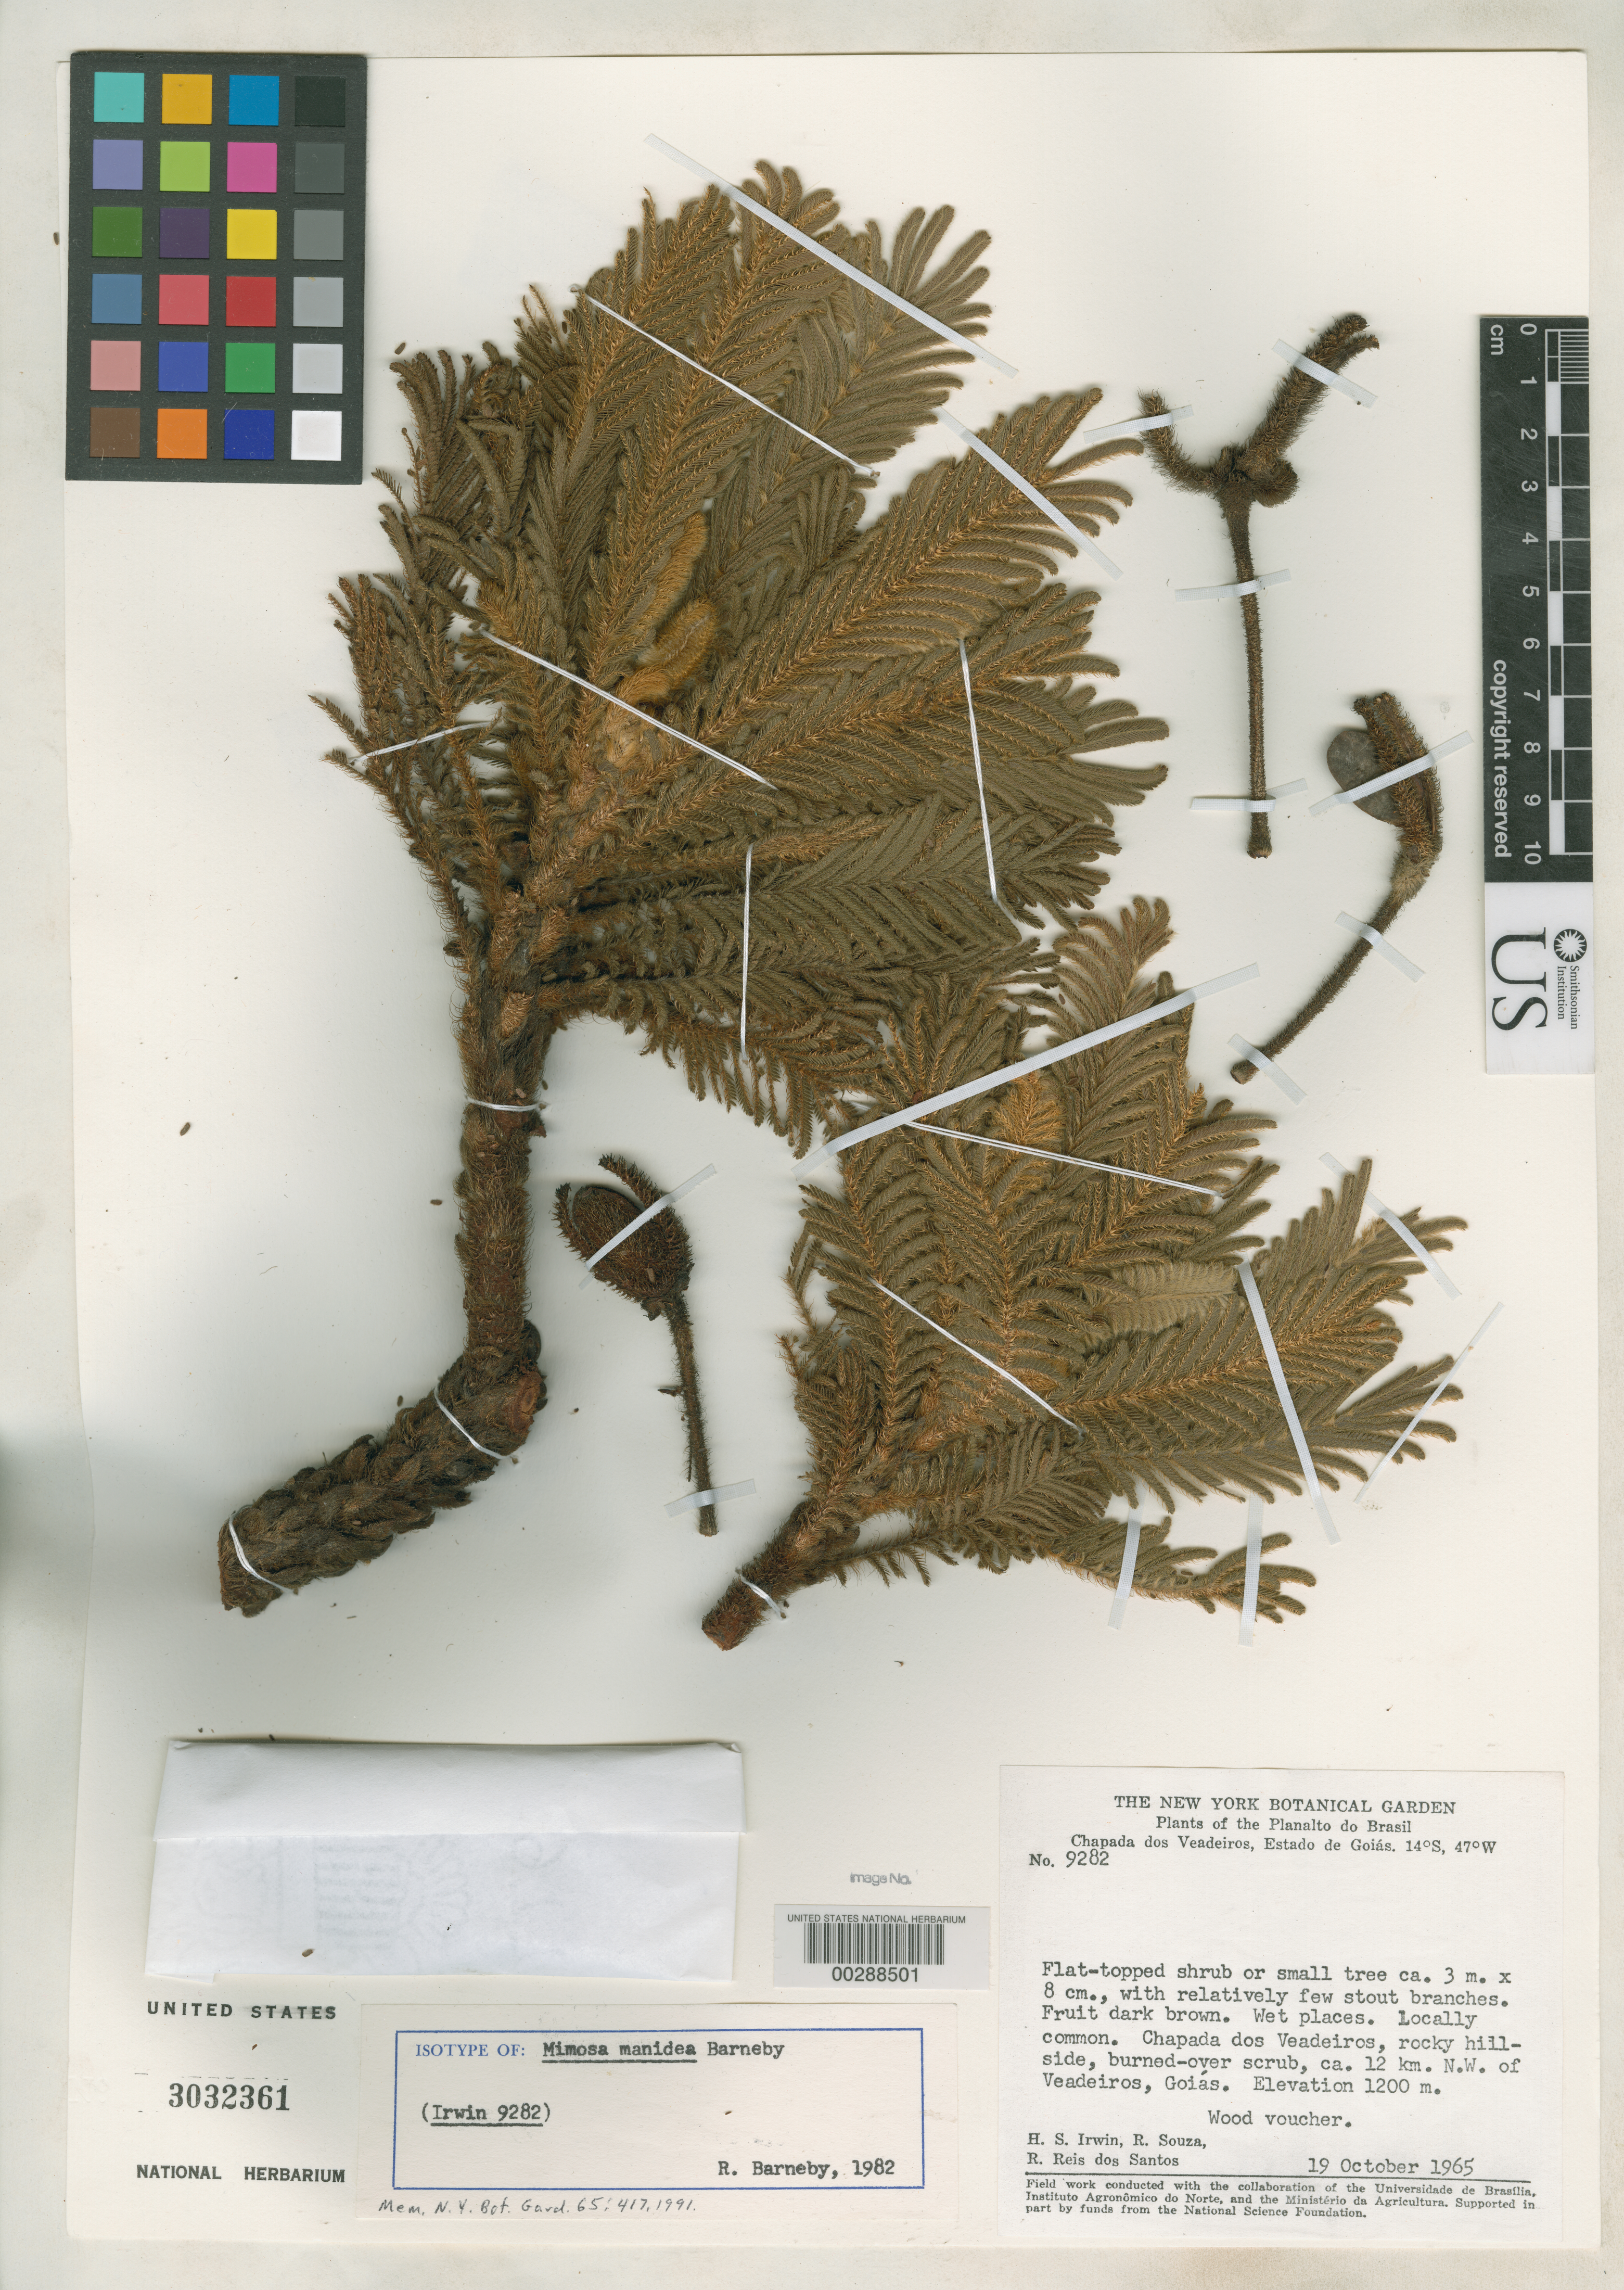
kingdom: Plantae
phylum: Tracheophyta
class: Magnoliopsida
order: Fabales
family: Fabaceae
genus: Mimosa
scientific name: Mimosa manidea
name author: Barneby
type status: Isotype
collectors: H. Irwin, R. Souza & R. G. P. Santos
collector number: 9282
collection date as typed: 19 Oct 1965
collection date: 1965-10-19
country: Brazil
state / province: Goiás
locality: Chapada dos Veadeiros, ca. 12 km NW of Veadeiros.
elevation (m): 1200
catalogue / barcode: US 3032361